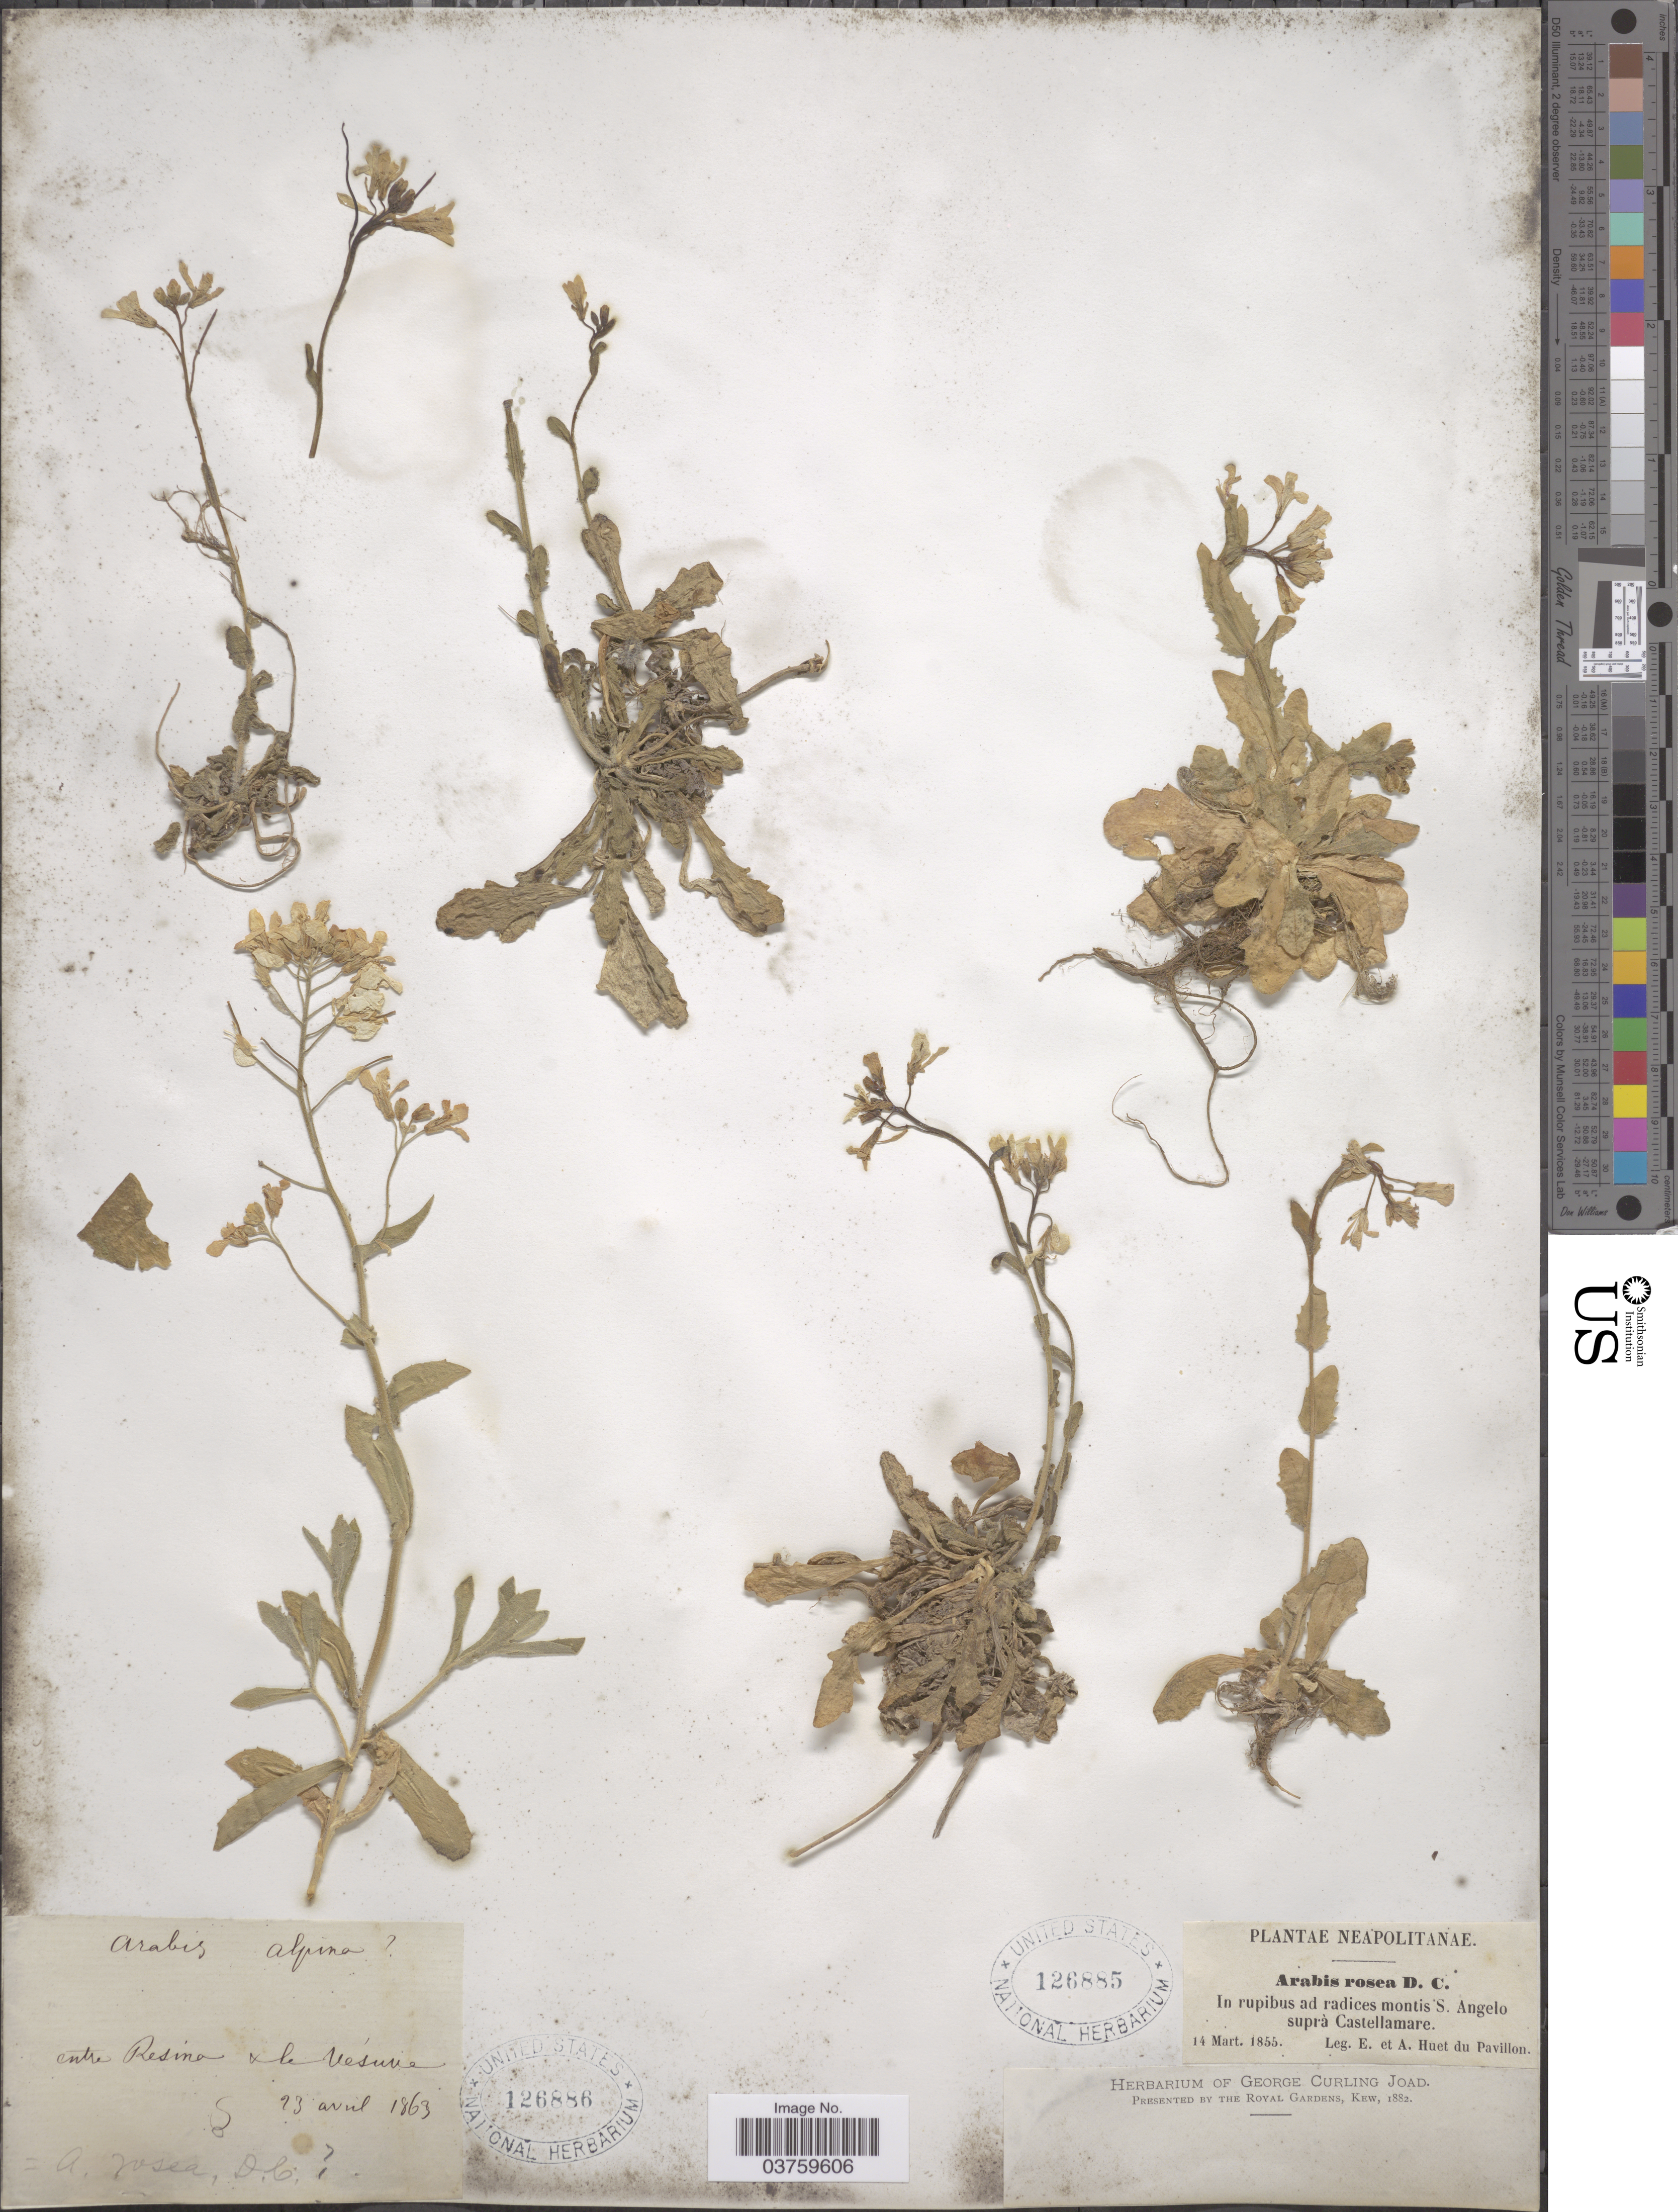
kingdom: Plantae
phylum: Tracheophyta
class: Magnoliopsida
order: Brassicales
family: Brassicaceae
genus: Arabis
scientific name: Arabis rosea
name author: DC.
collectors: E. Huet du Pavillon & A. Huet du Pavillon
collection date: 1855-03-14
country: Italy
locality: Neapolitanæ. In rupibus ad radices montis S. Angelo suprà Castellamare.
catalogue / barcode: US 126885